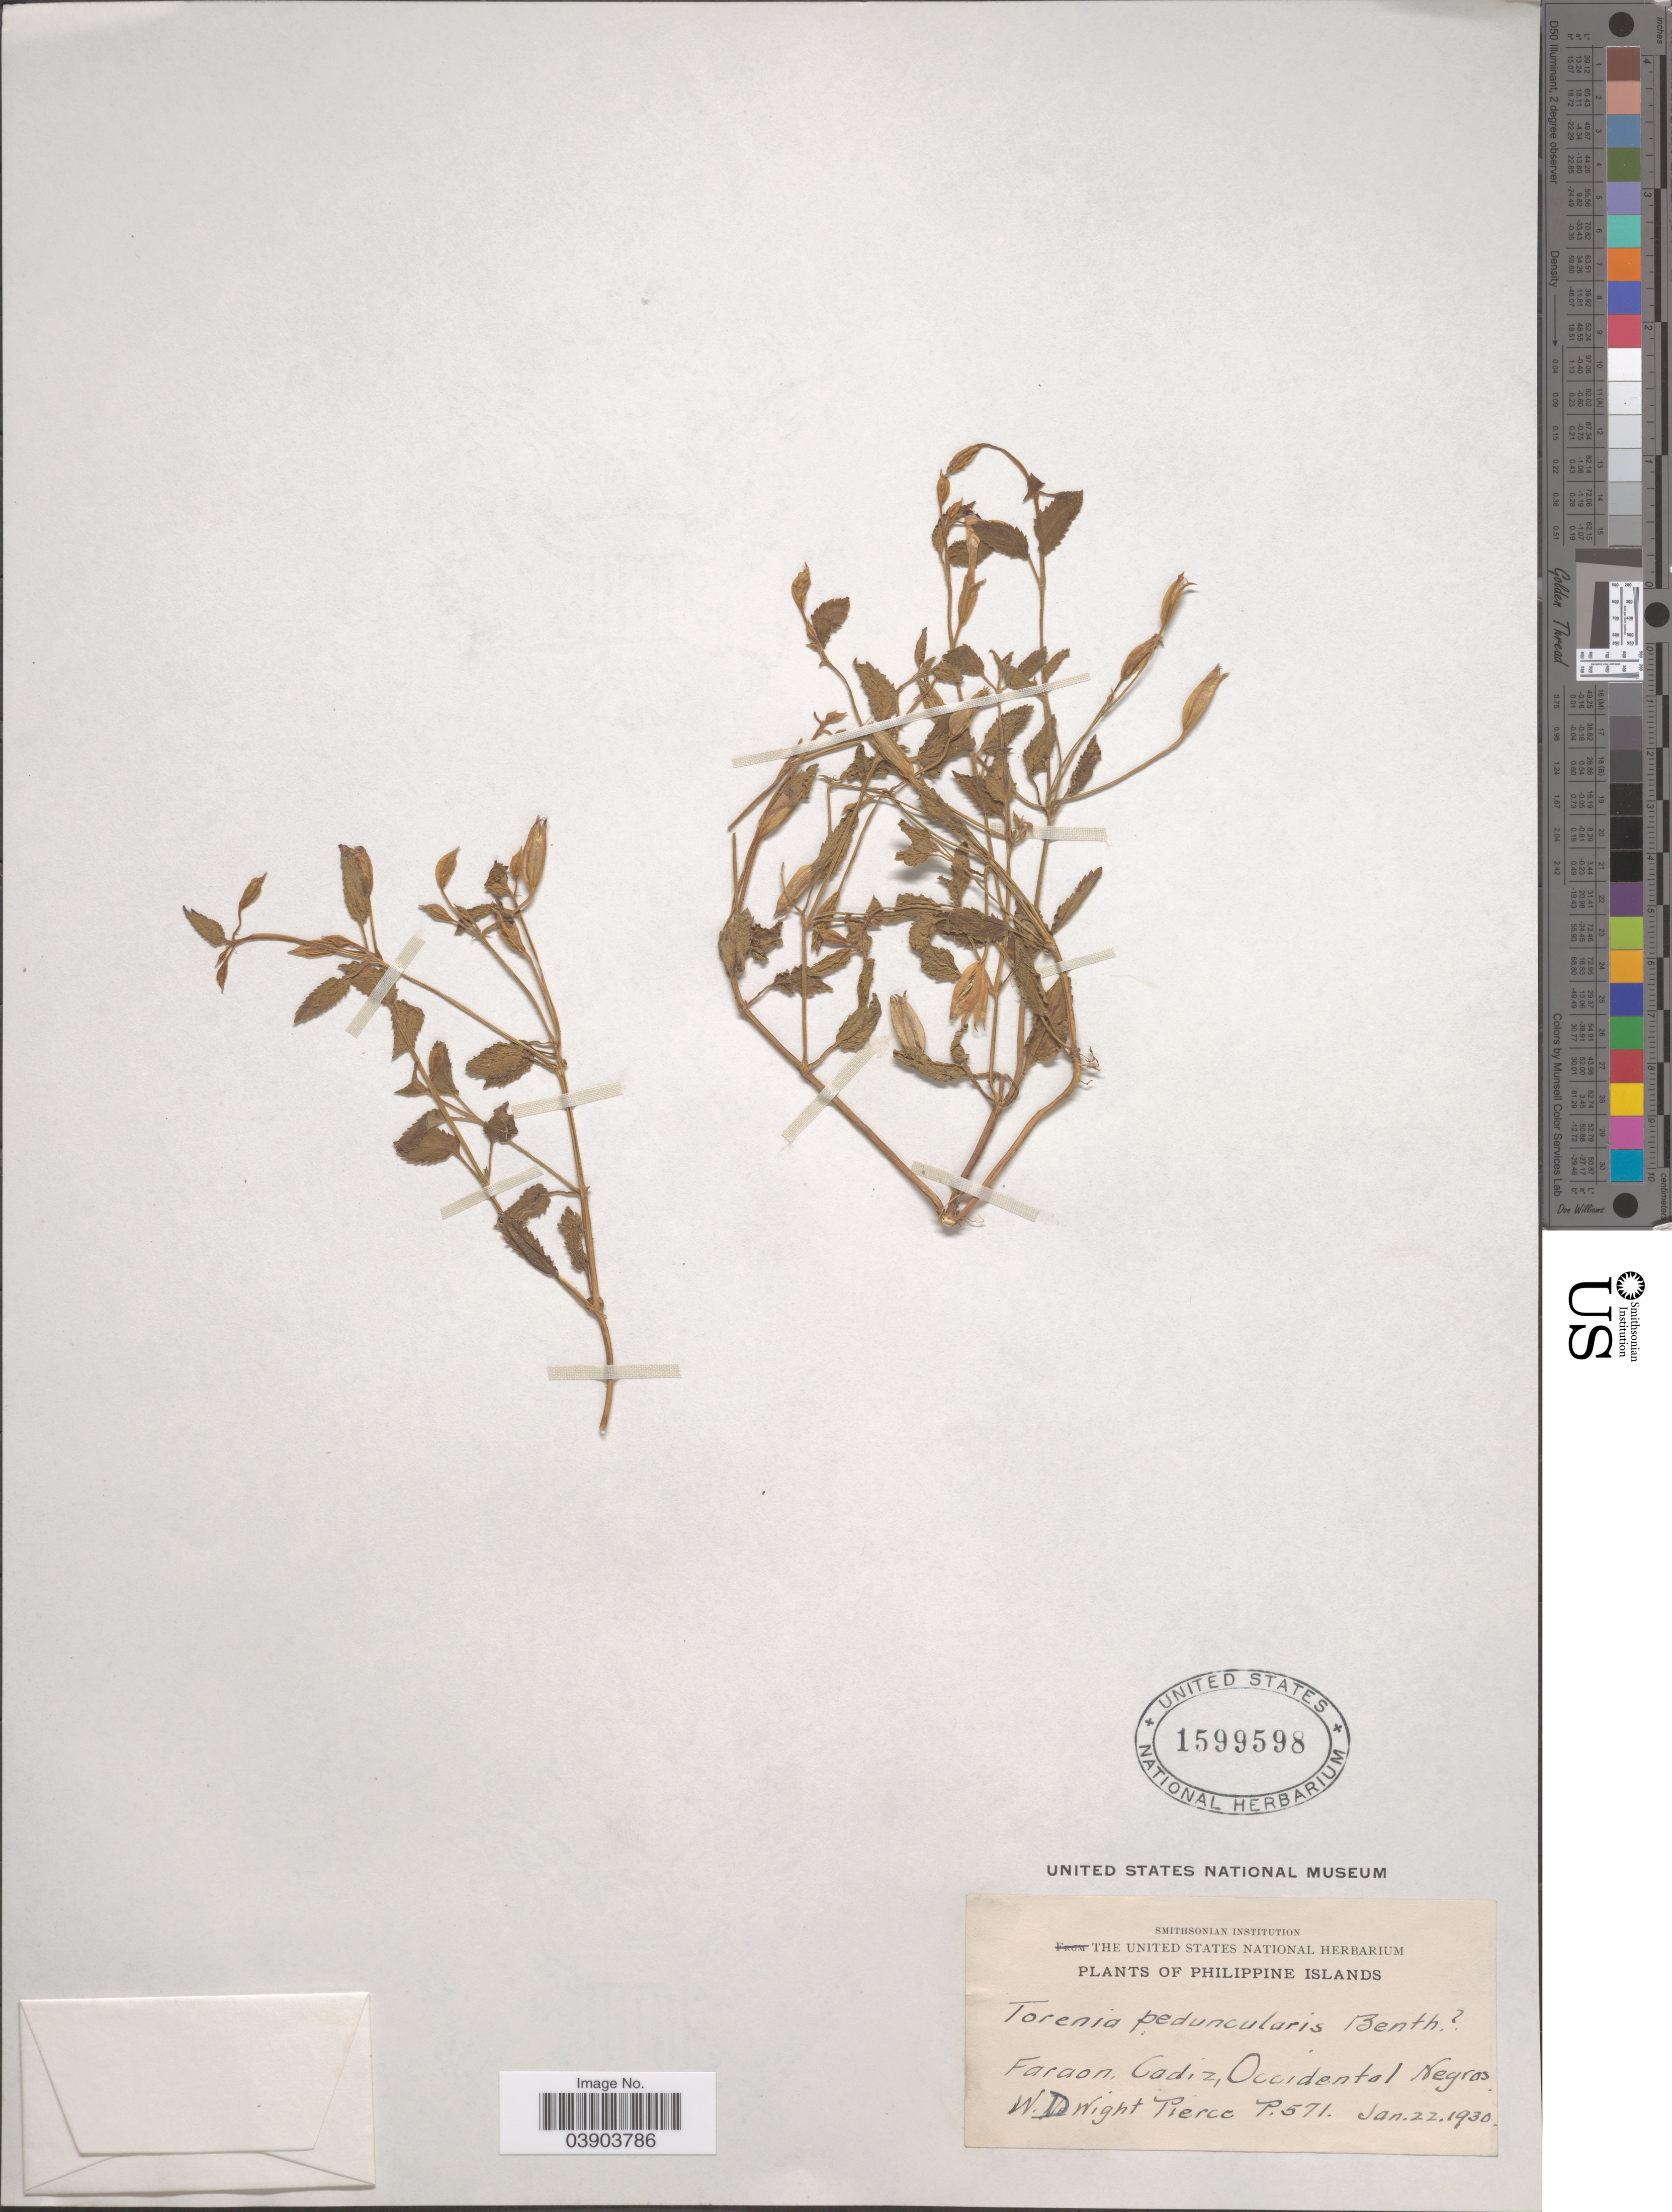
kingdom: Plantae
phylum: Tracheophyta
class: Magnoliopsida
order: Lamiales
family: Linderniaceae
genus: Torenia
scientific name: Torenia peduncularis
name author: Benth.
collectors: W. Pierce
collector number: P.571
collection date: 1930-01-22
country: Philippines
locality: Philippine Islands. Faraon Cadiz, Occidental Negros.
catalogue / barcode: US 1599598